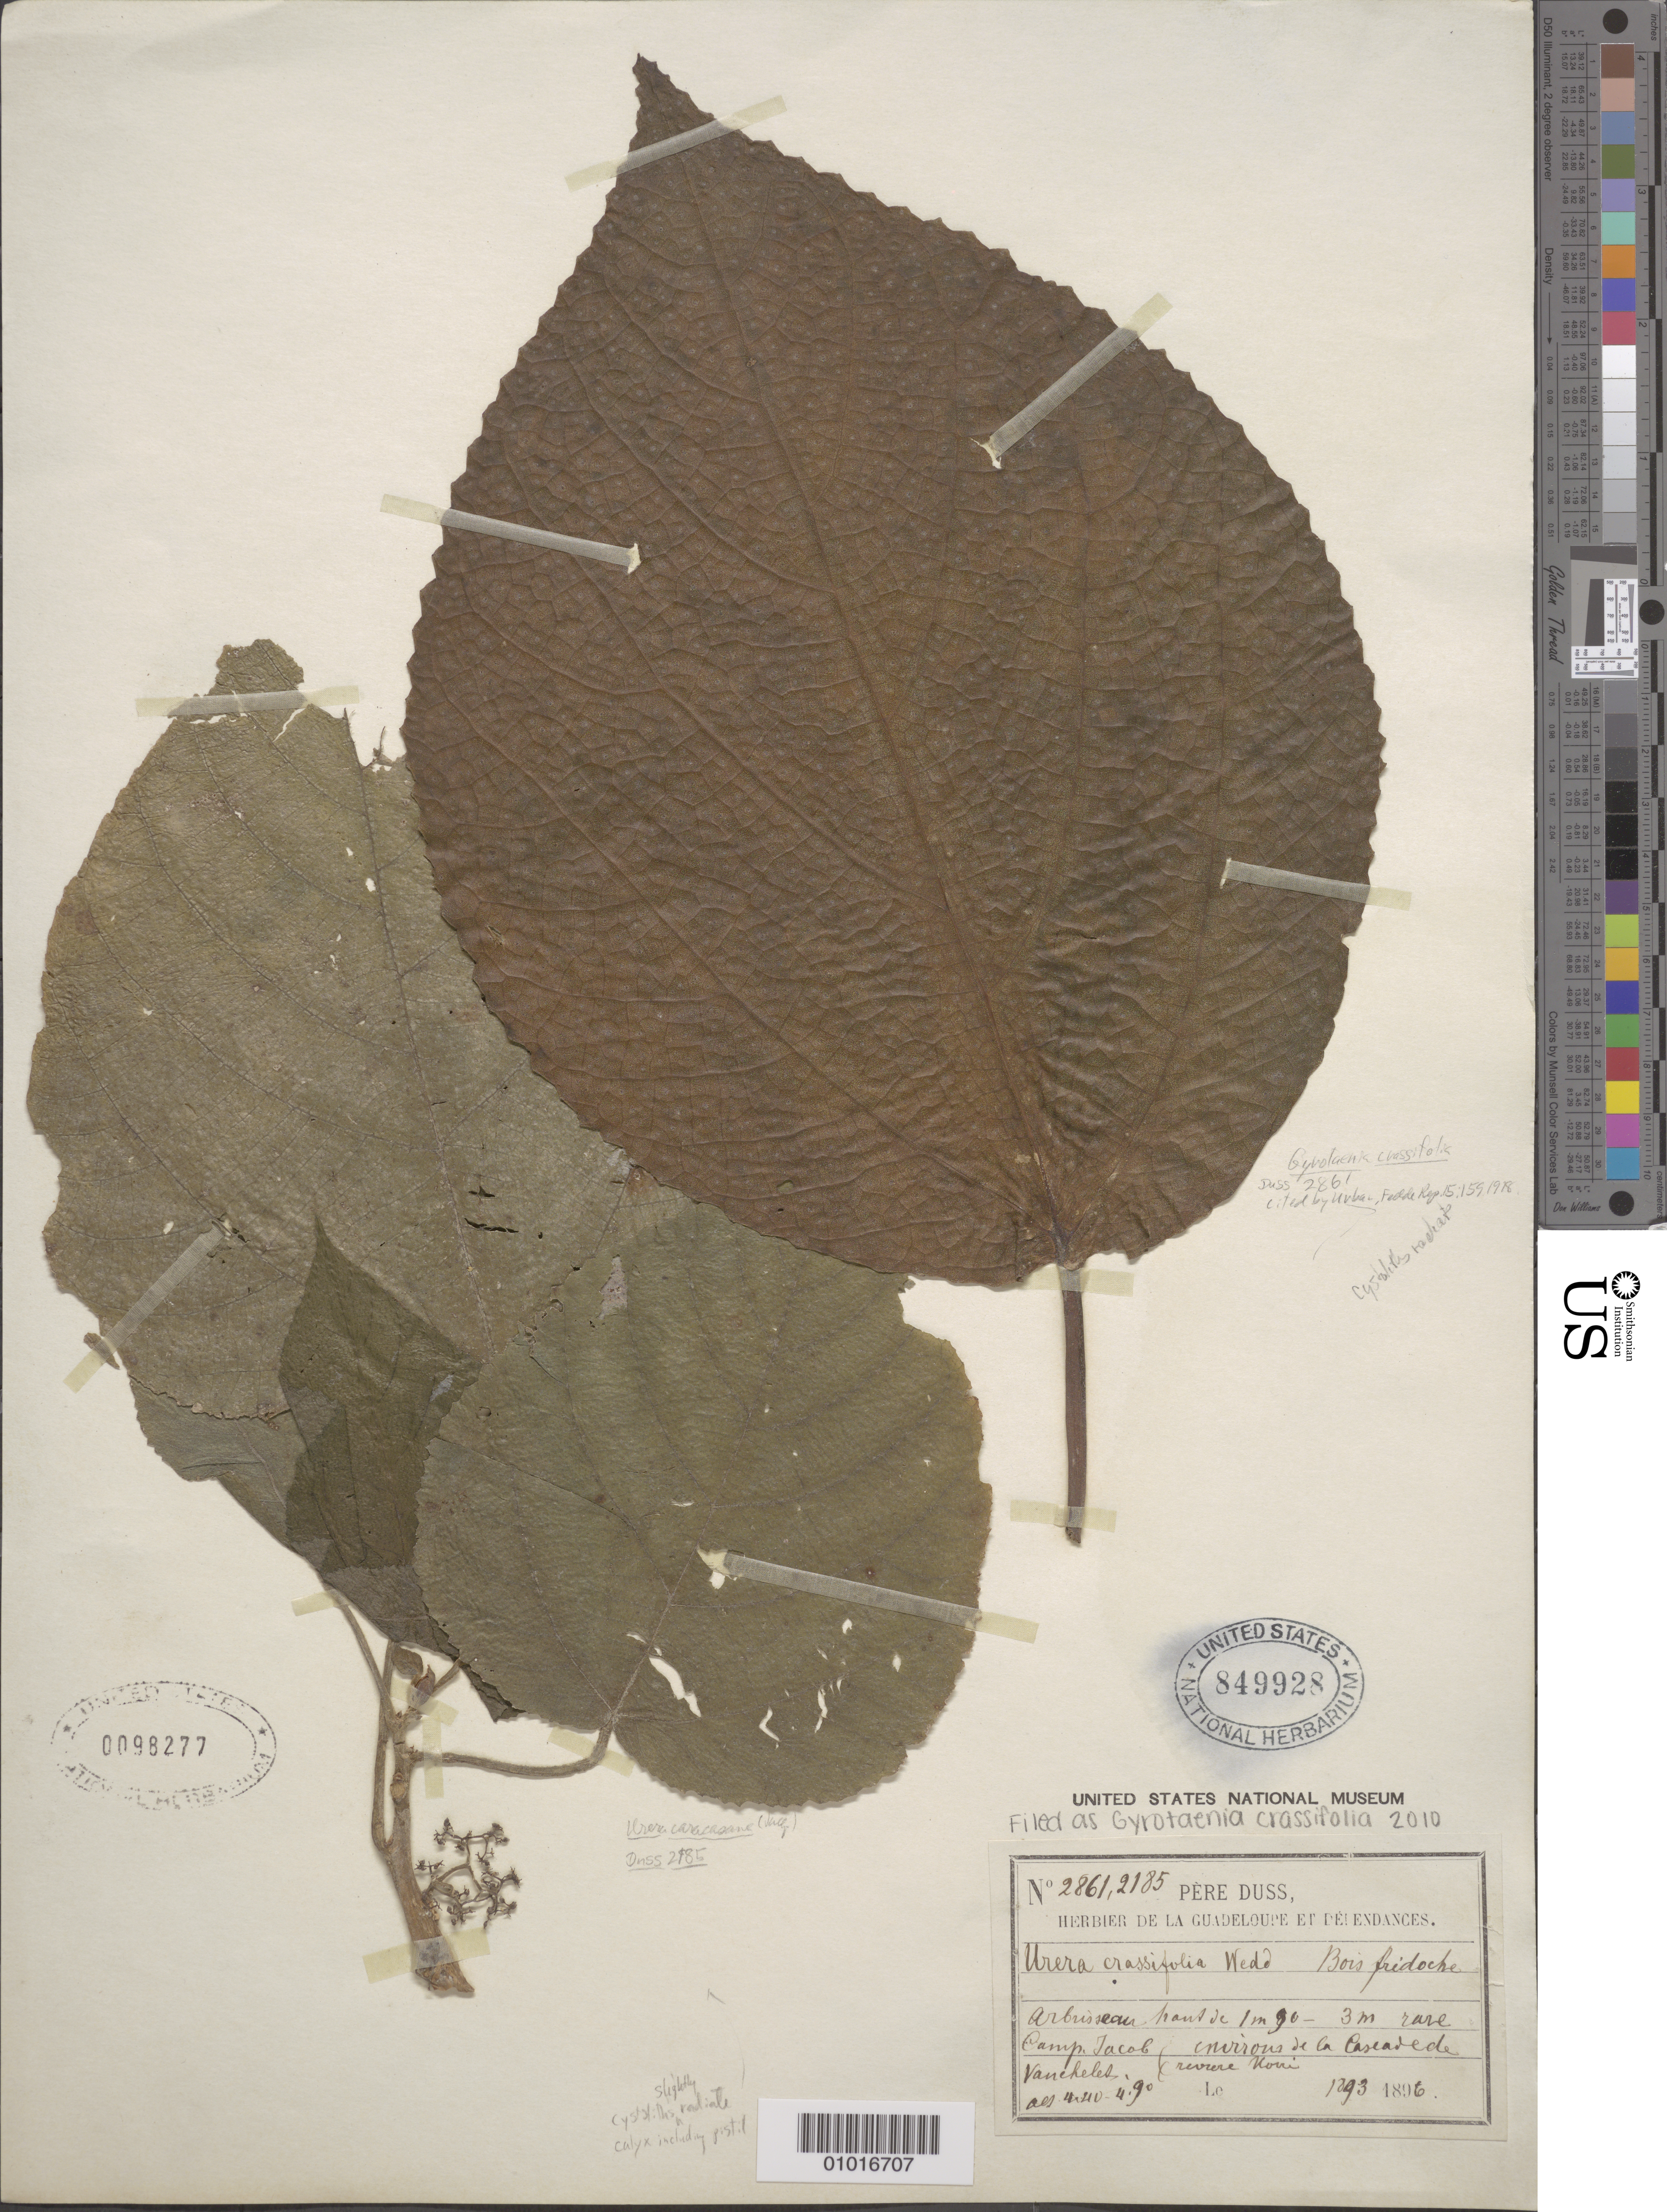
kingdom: Plantae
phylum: Tracheophyta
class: Magnoliopsida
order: Rosales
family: Urticaceae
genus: Gyrotaenia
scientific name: Gyrotaenia crassifolia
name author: Urb.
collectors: Père Duss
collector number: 2185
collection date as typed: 1893 to -- --- 1896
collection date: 1893/1896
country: Guadeloupe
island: Basse Terre [Guadeloupe]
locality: Vaneheles | enivous de la Cascadede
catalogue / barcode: US 849928